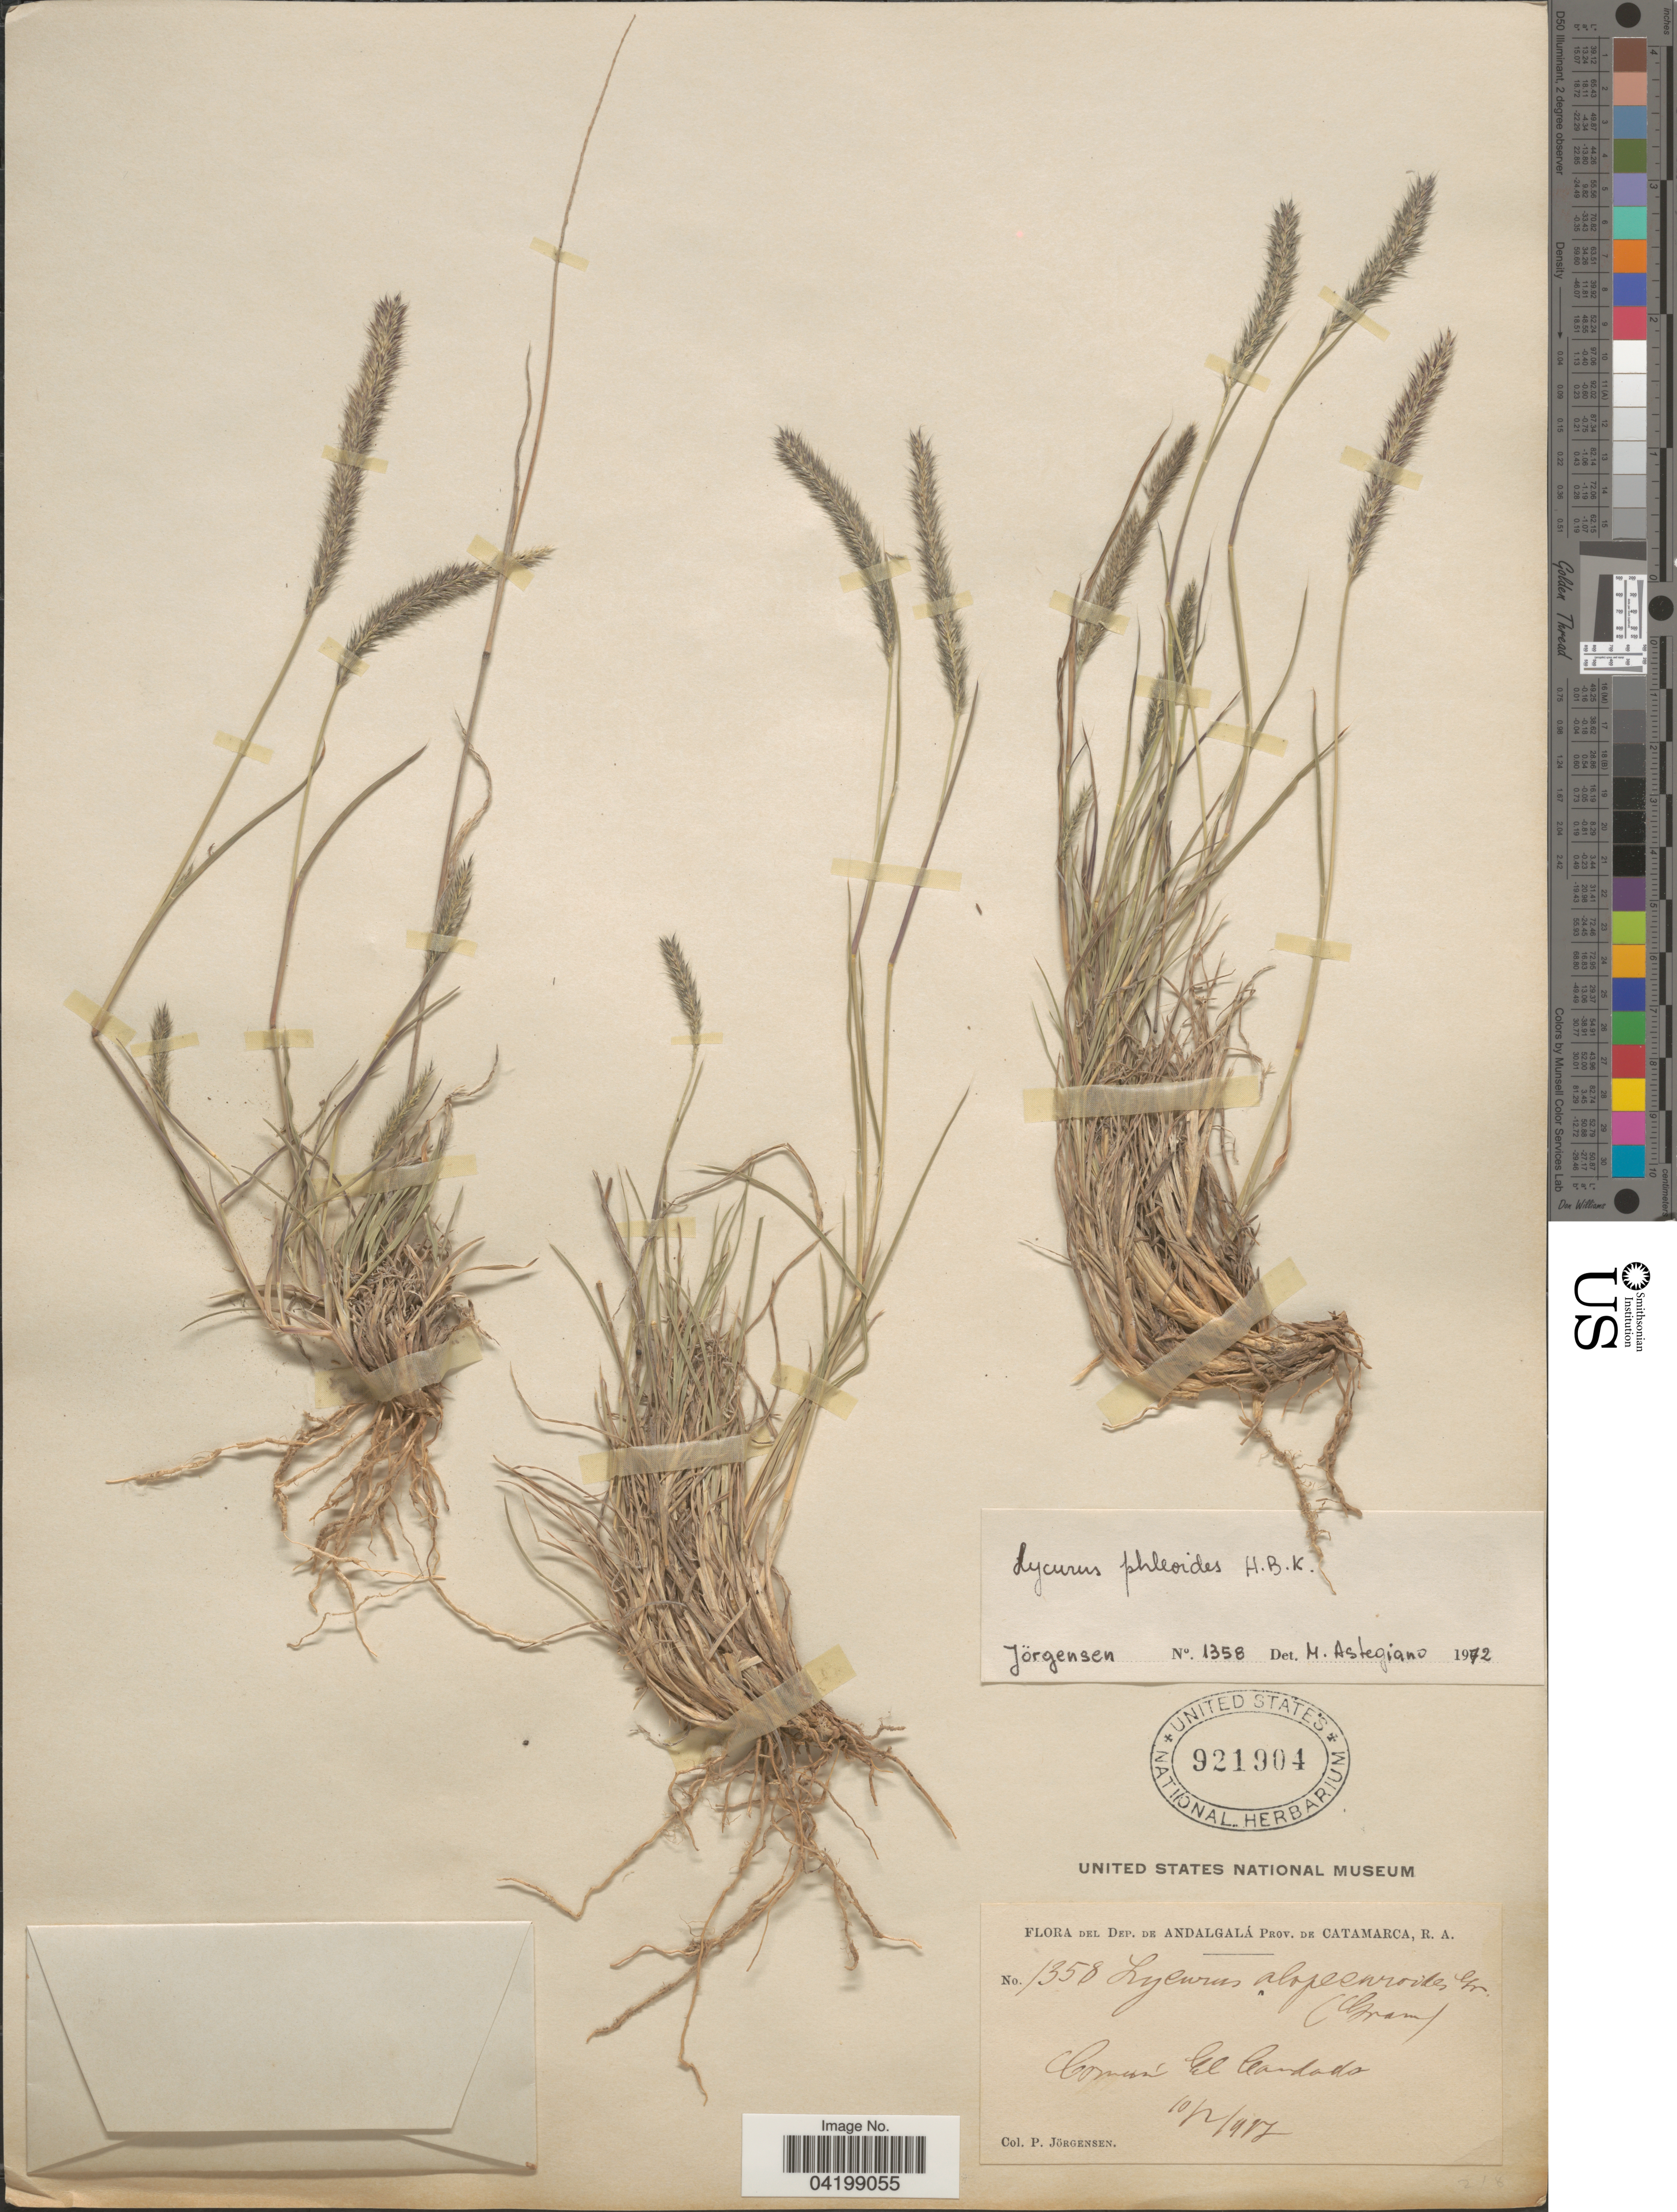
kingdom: Plantae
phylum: Tracheophyta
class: Liliopsida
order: Poales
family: Poaceae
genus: Muhlenbergia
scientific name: Muhlenbergia alopecuroides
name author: (Griseb.) P.M. Peterson & Columbus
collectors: P. Jörgensen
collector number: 1358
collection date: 1917-02-10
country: Argentina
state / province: Catamarca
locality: Dep. de Andalgalá, R.A. Comun El Condado.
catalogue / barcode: US 921904